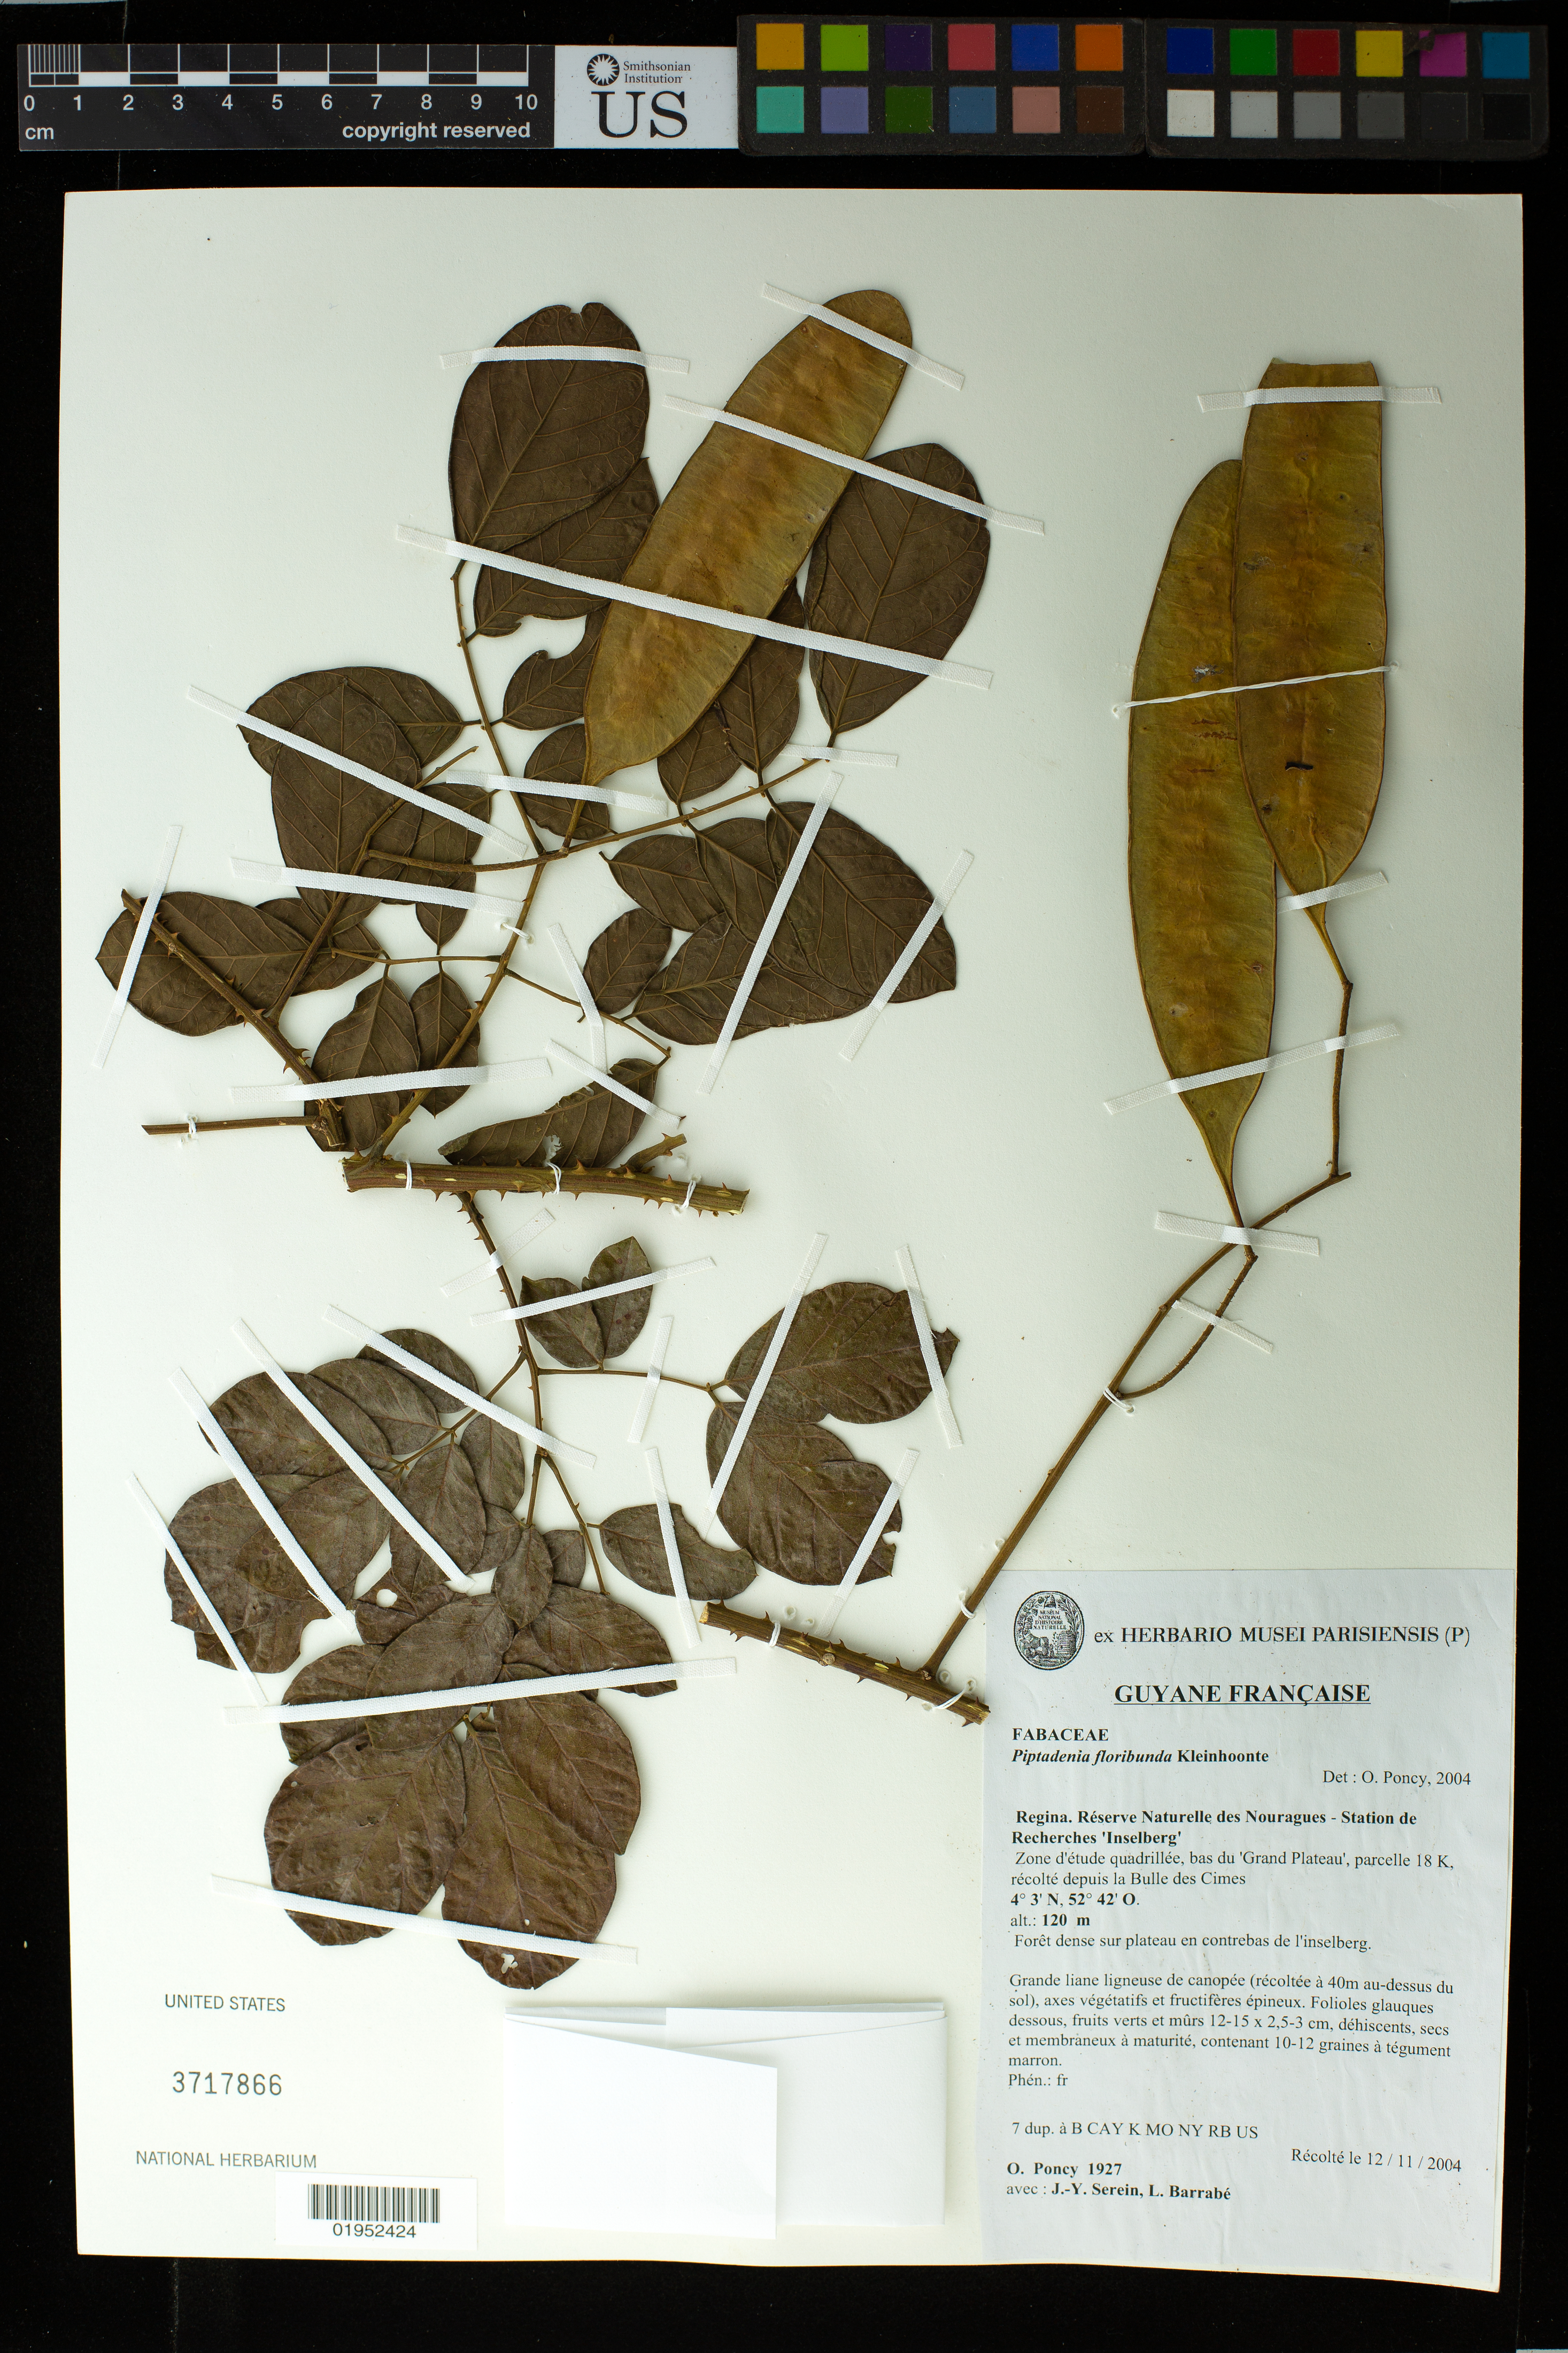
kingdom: Plantae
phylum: Tracheophyta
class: Magnoliopsida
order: Fabales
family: Fabaceae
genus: Piptadenia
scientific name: Piptadenia floribunda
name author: Kleinhoonte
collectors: O. Poncy, J. Serein & L. Barrabé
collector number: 1927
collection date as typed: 12 Nov 2004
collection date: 2004-11-12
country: French Guiana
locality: Regina. Réserve Naturelle des Nouragues - Station de Recherches "Inselberg", zone d'étude quadrillée, parcell 18 K, récolté à partir de la Bulles des Cimes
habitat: Foret dense sur plateau en contrebas de l'enselberg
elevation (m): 120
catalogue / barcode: US 3717866